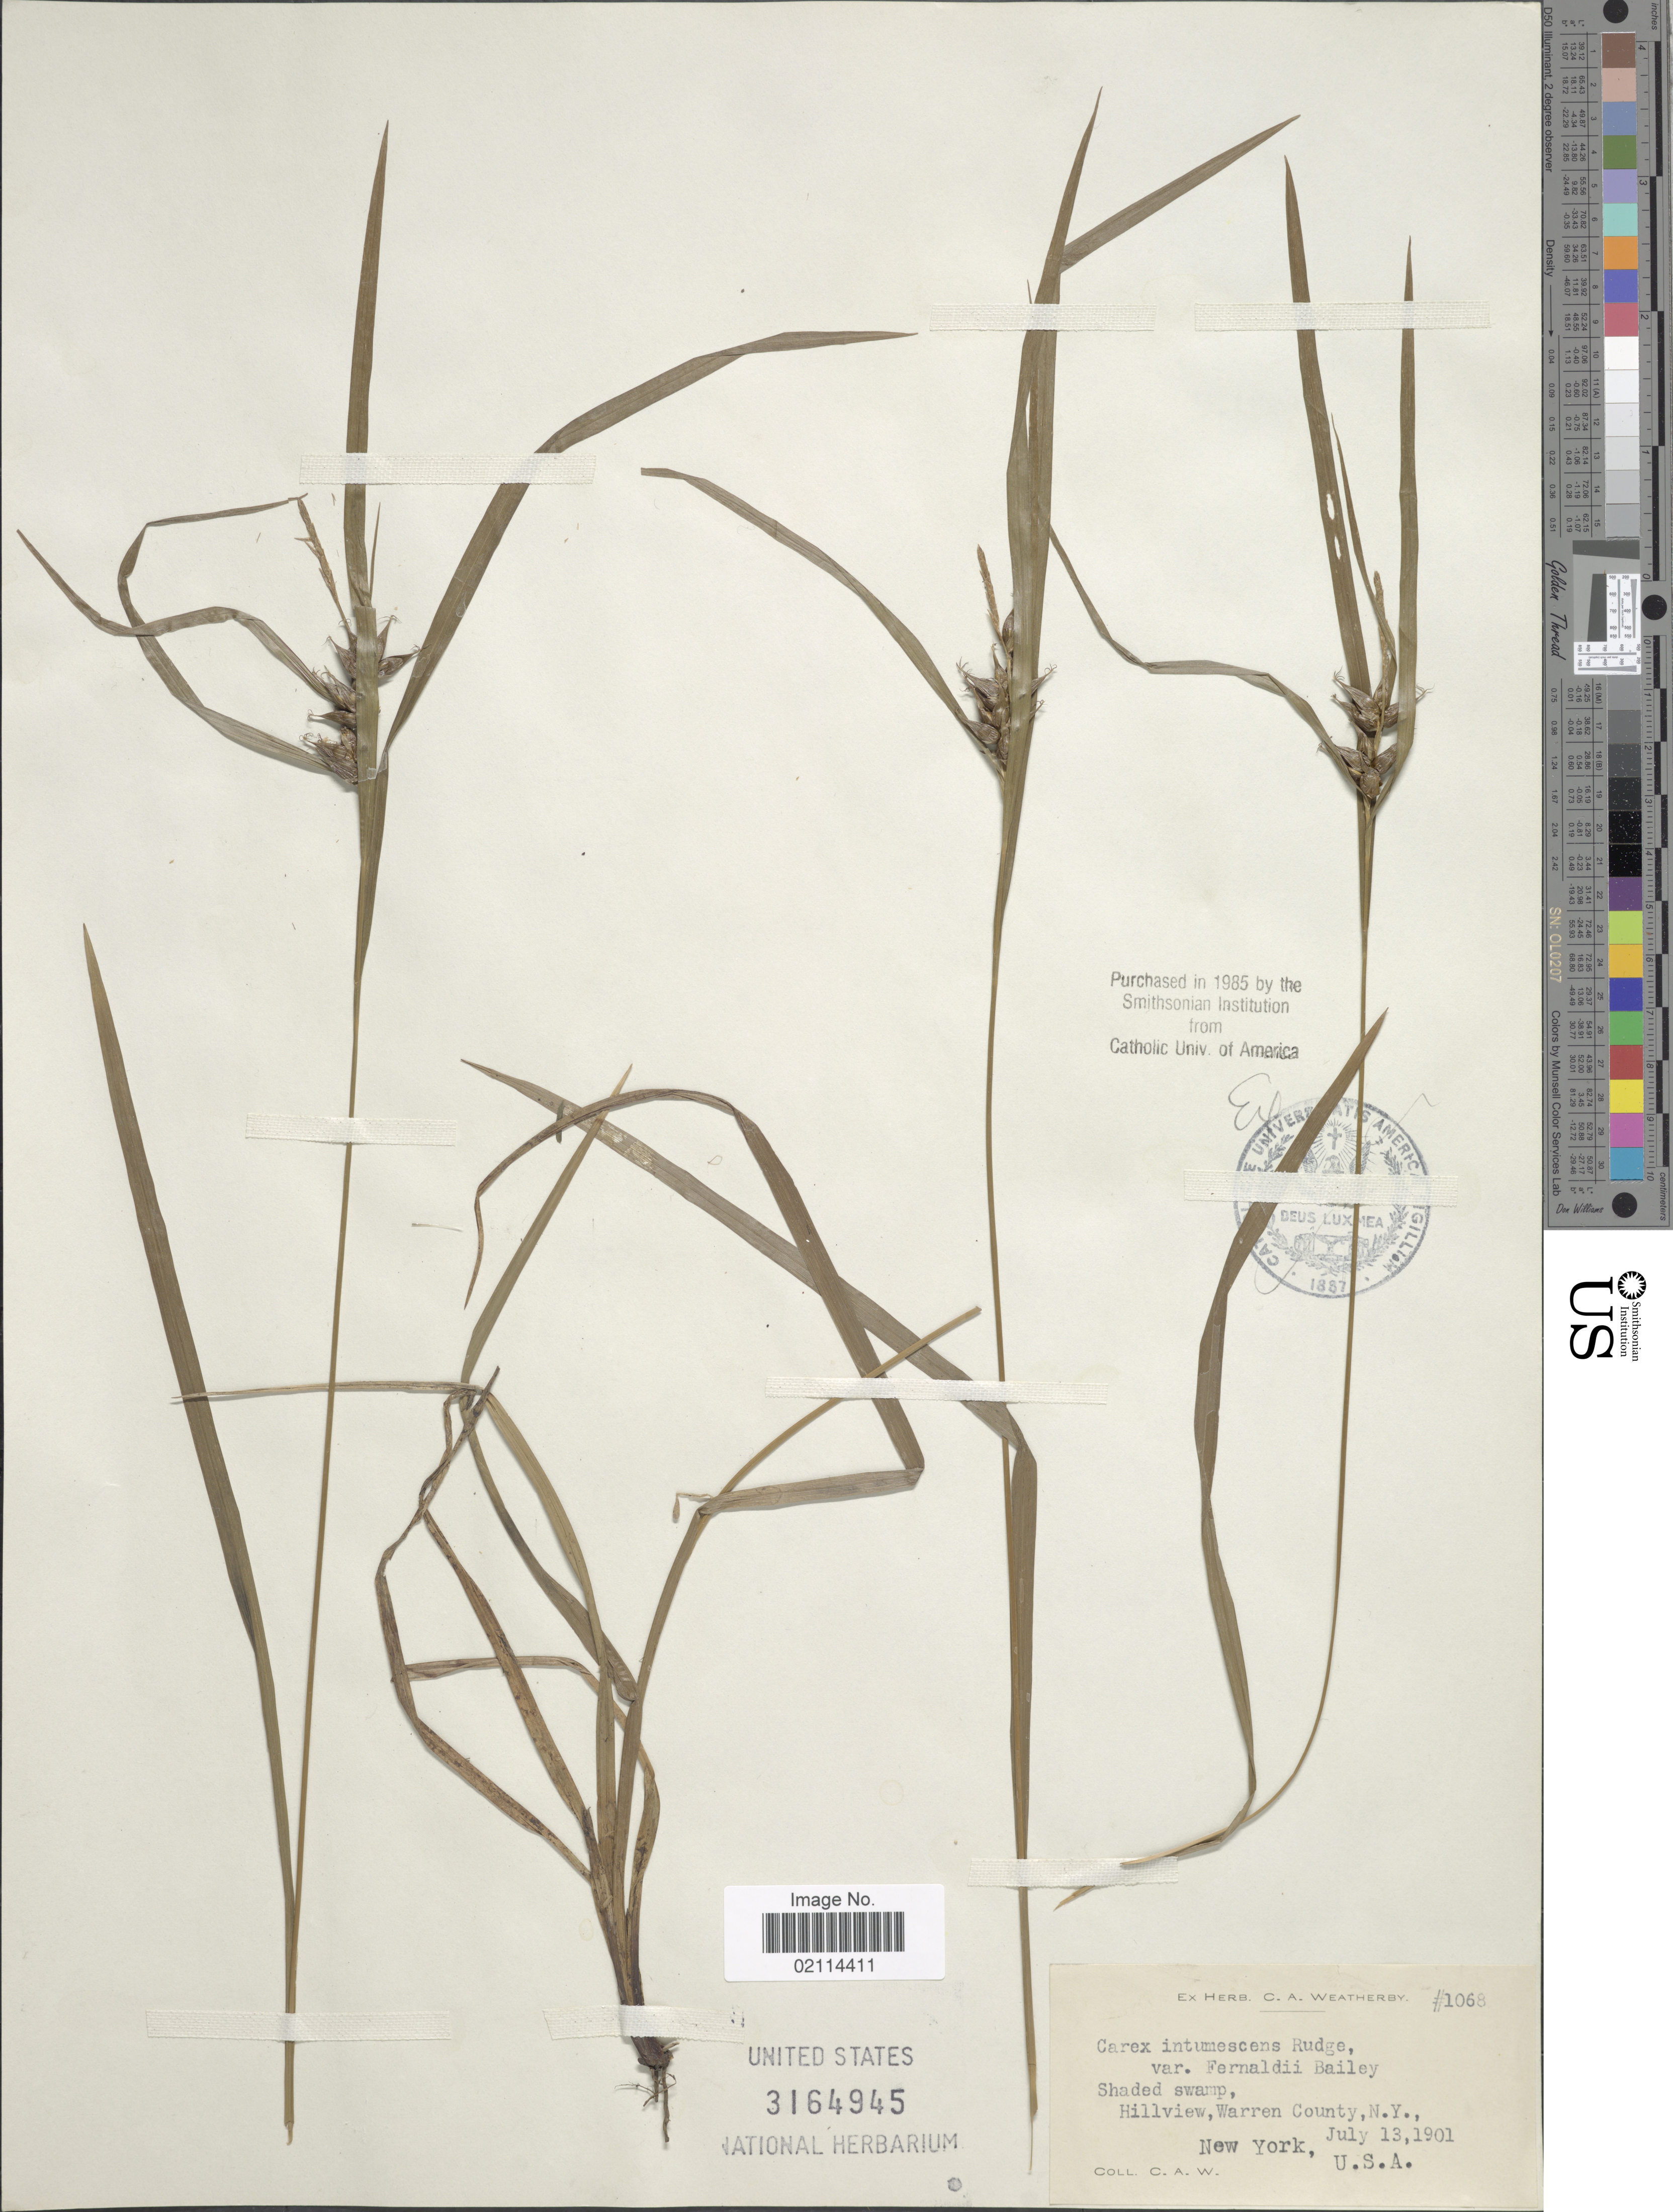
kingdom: Plantae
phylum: Tracheophyta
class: Liliopsida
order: Poales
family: Cyperaceae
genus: Carex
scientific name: Carex intumescens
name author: Rudge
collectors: C. A. Weatherby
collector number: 1068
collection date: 1901-07-13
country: United States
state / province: New York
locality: Shaded swamp, Hillview, Warren County.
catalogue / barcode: US 3164945